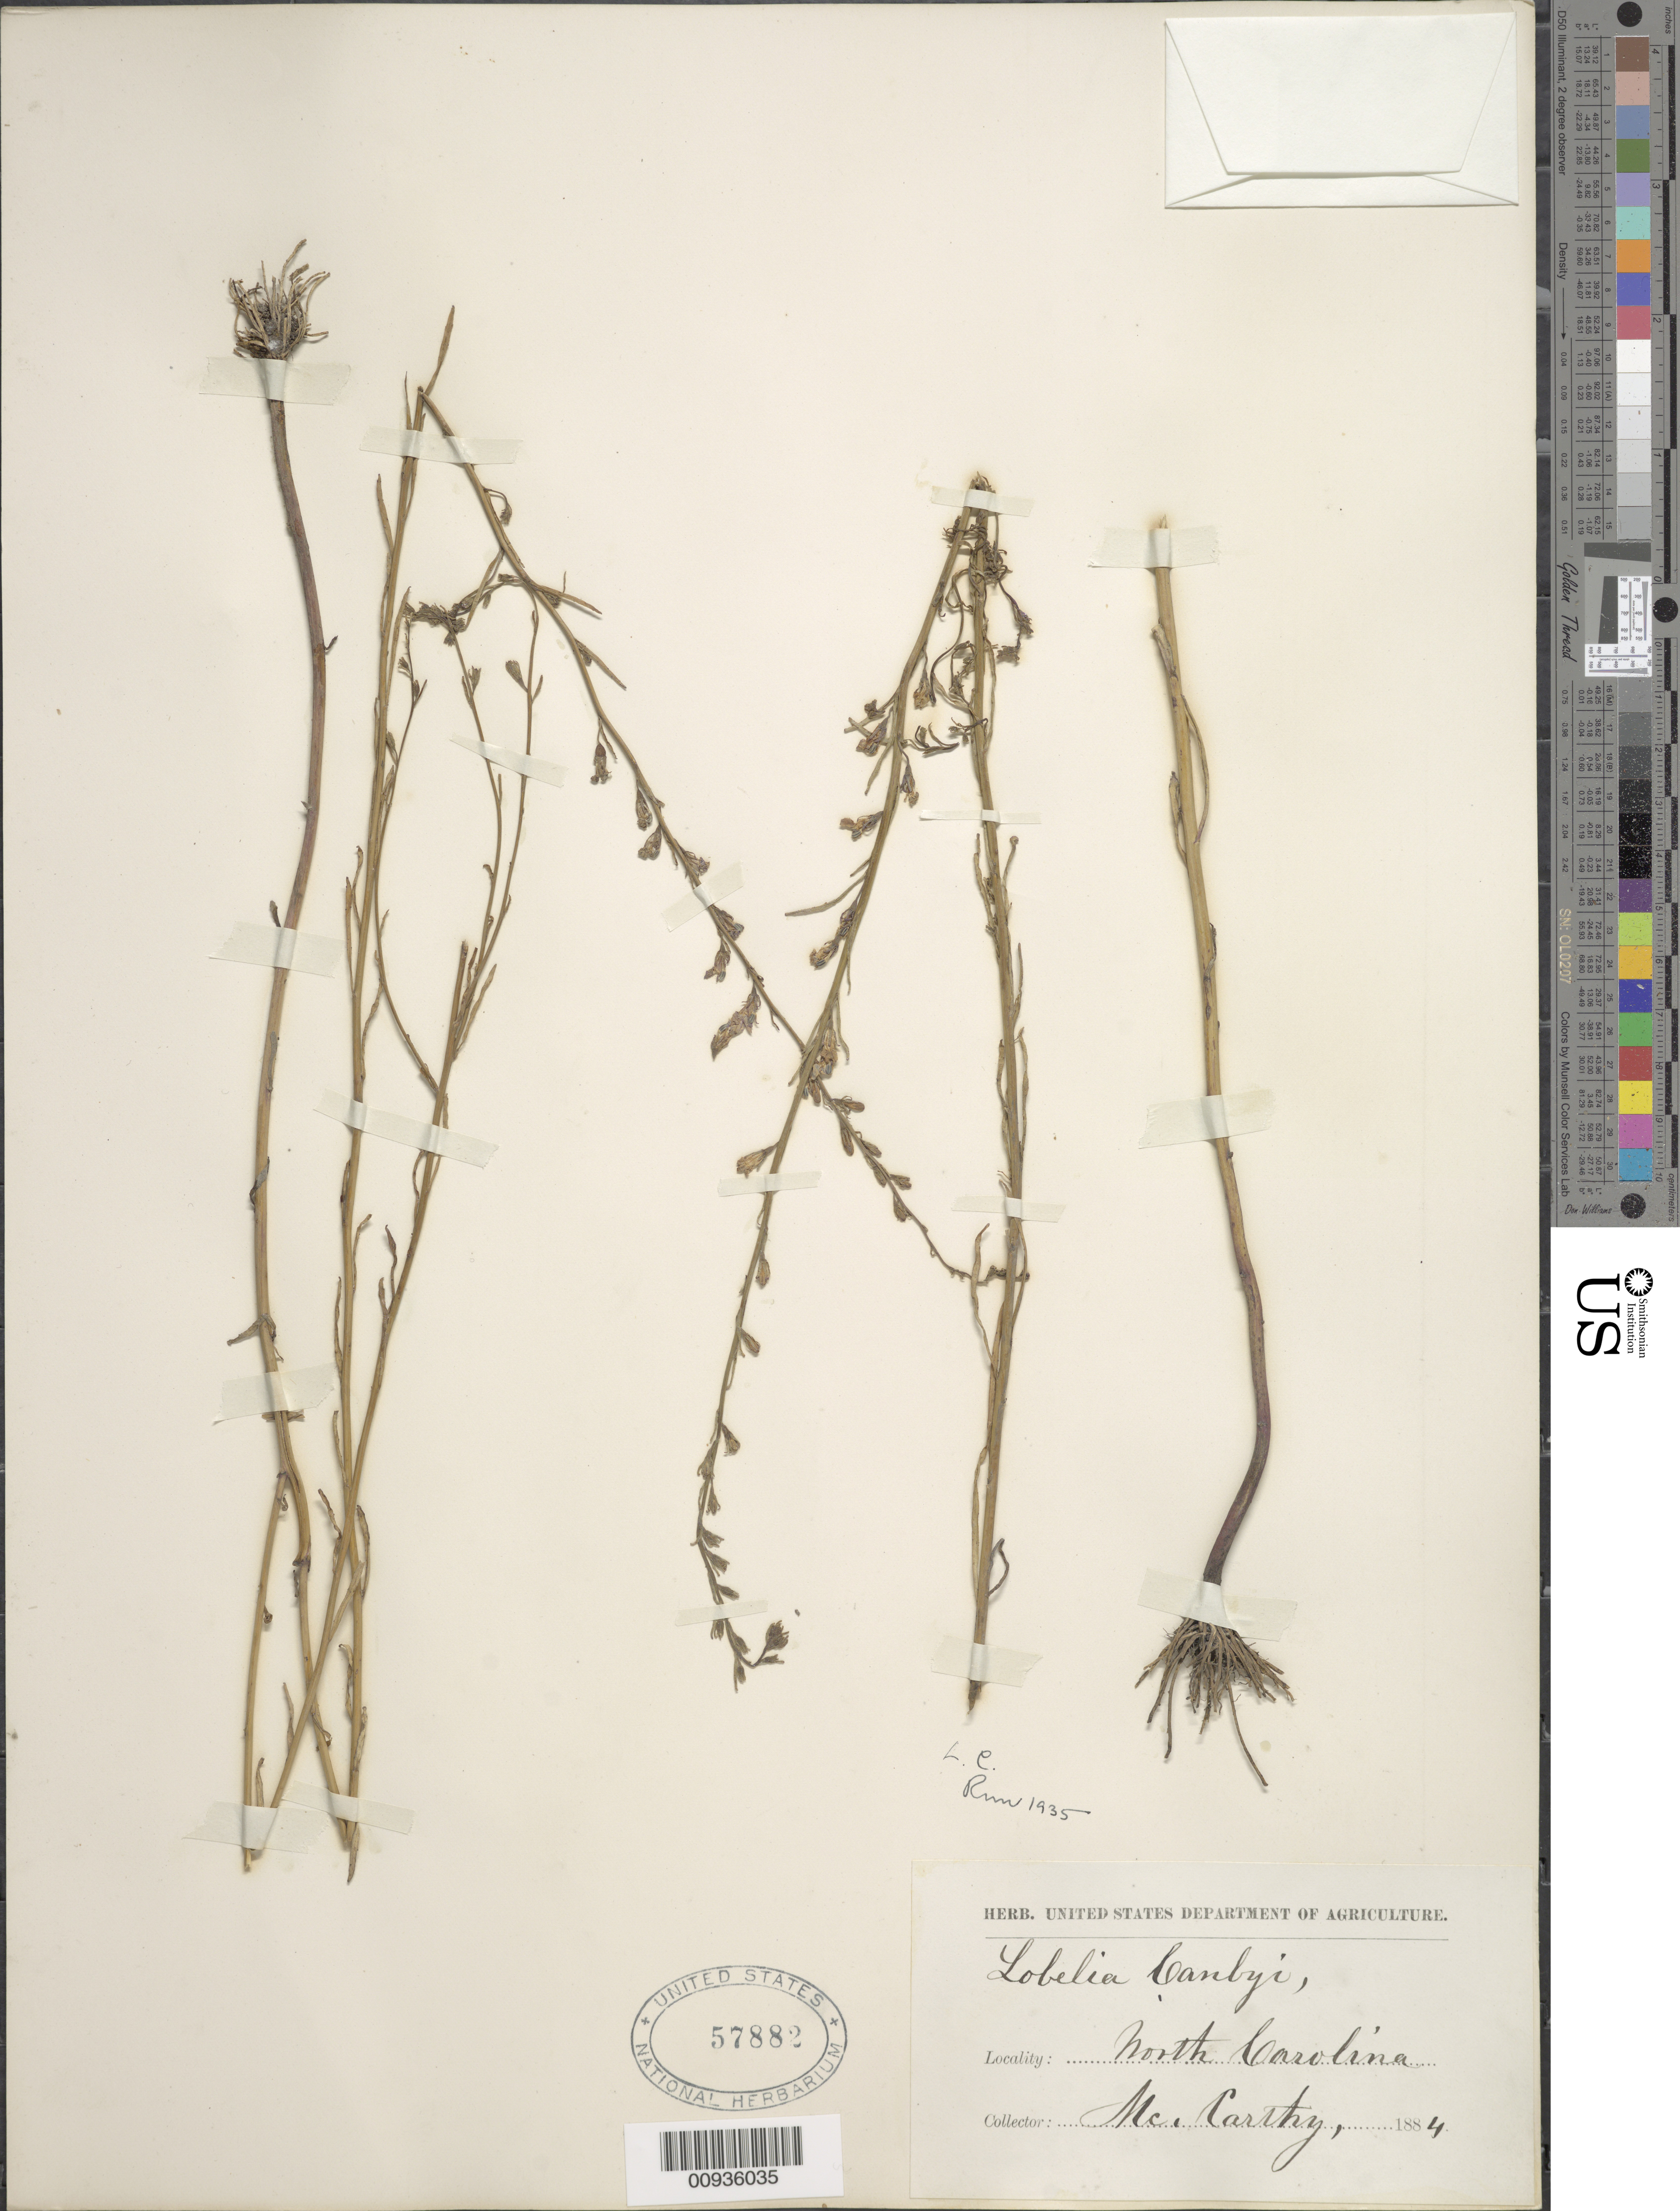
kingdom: Plantae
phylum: Tracheophyta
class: Magnoliopsida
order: Asterales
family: Campanulaceae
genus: Lobelia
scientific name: Lobelia canbyi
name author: A. Gray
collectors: G. M. McCarthy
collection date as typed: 1884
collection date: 1884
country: United States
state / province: North Carolina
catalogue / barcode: US 57882